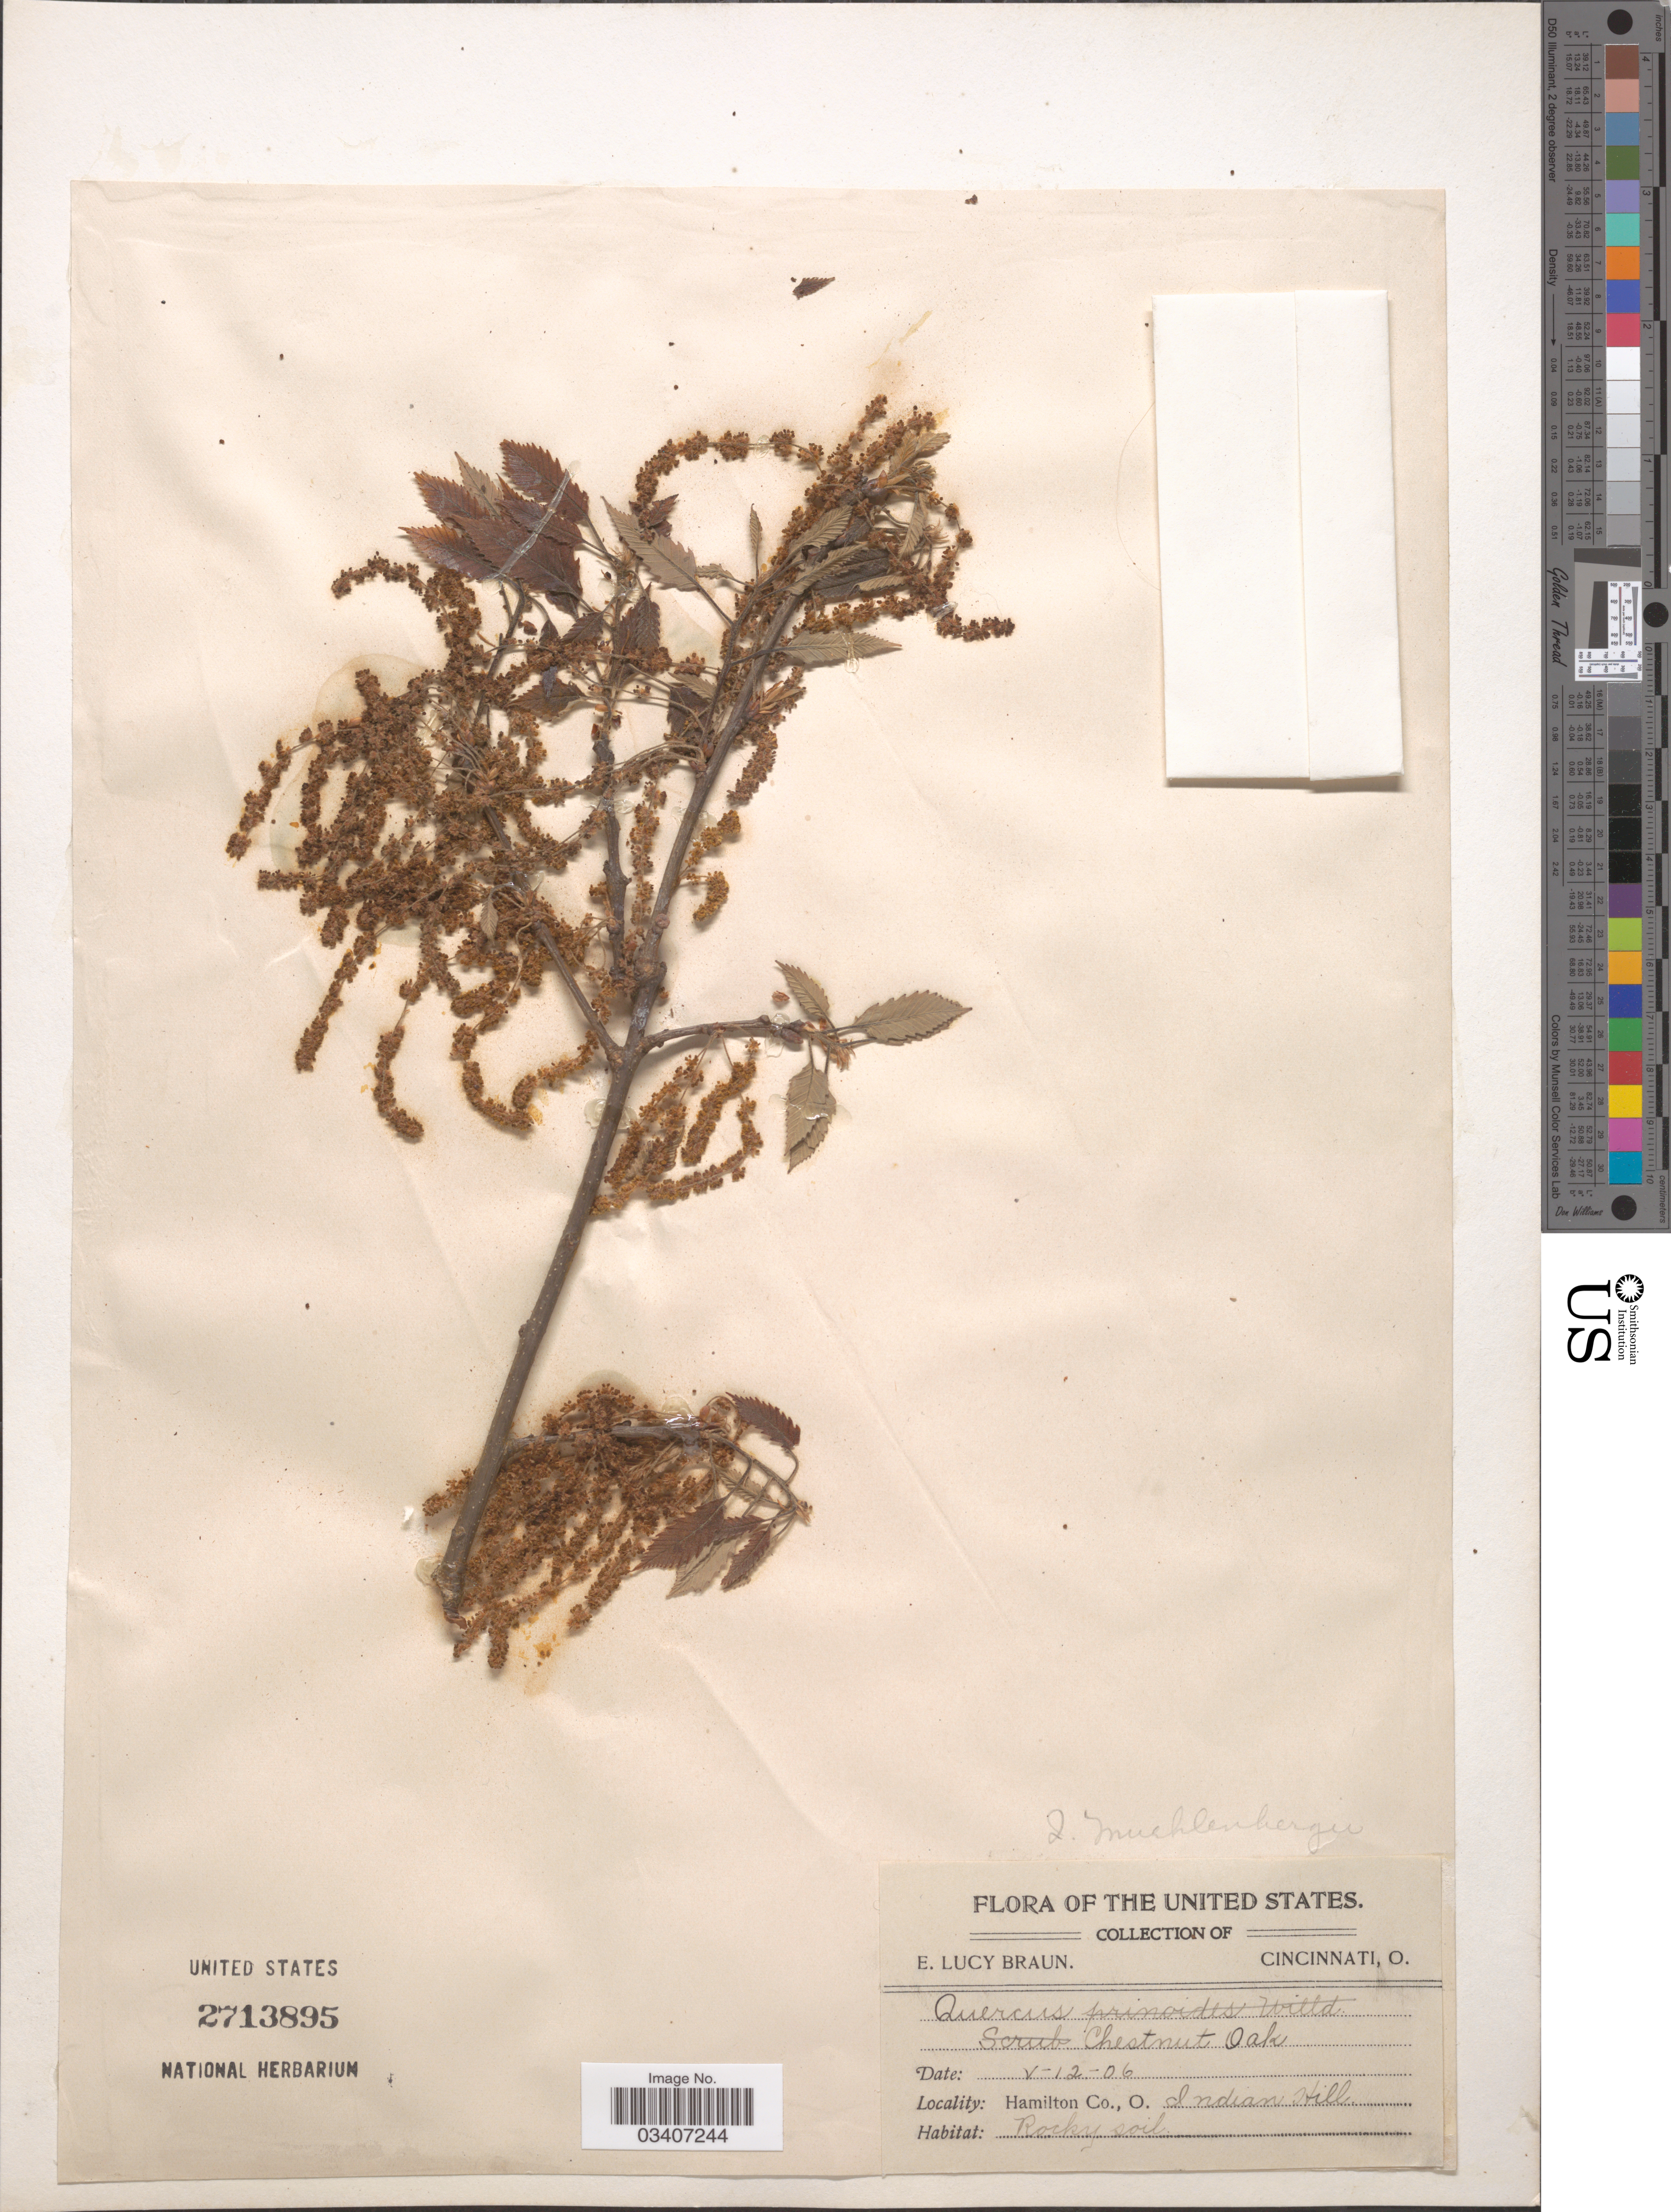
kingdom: Plantae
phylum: Tracheophyta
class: Magnoliopsida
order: Fagales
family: Fagaceae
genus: Quercus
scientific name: Quercus muehlenbergii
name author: Engelm.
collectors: E. L. Braun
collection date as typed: Transcribed d/m/y: 12/5/6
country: United States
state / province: Ohio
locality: Hamilton Co. Indian Hill.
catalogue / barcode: US 2713895